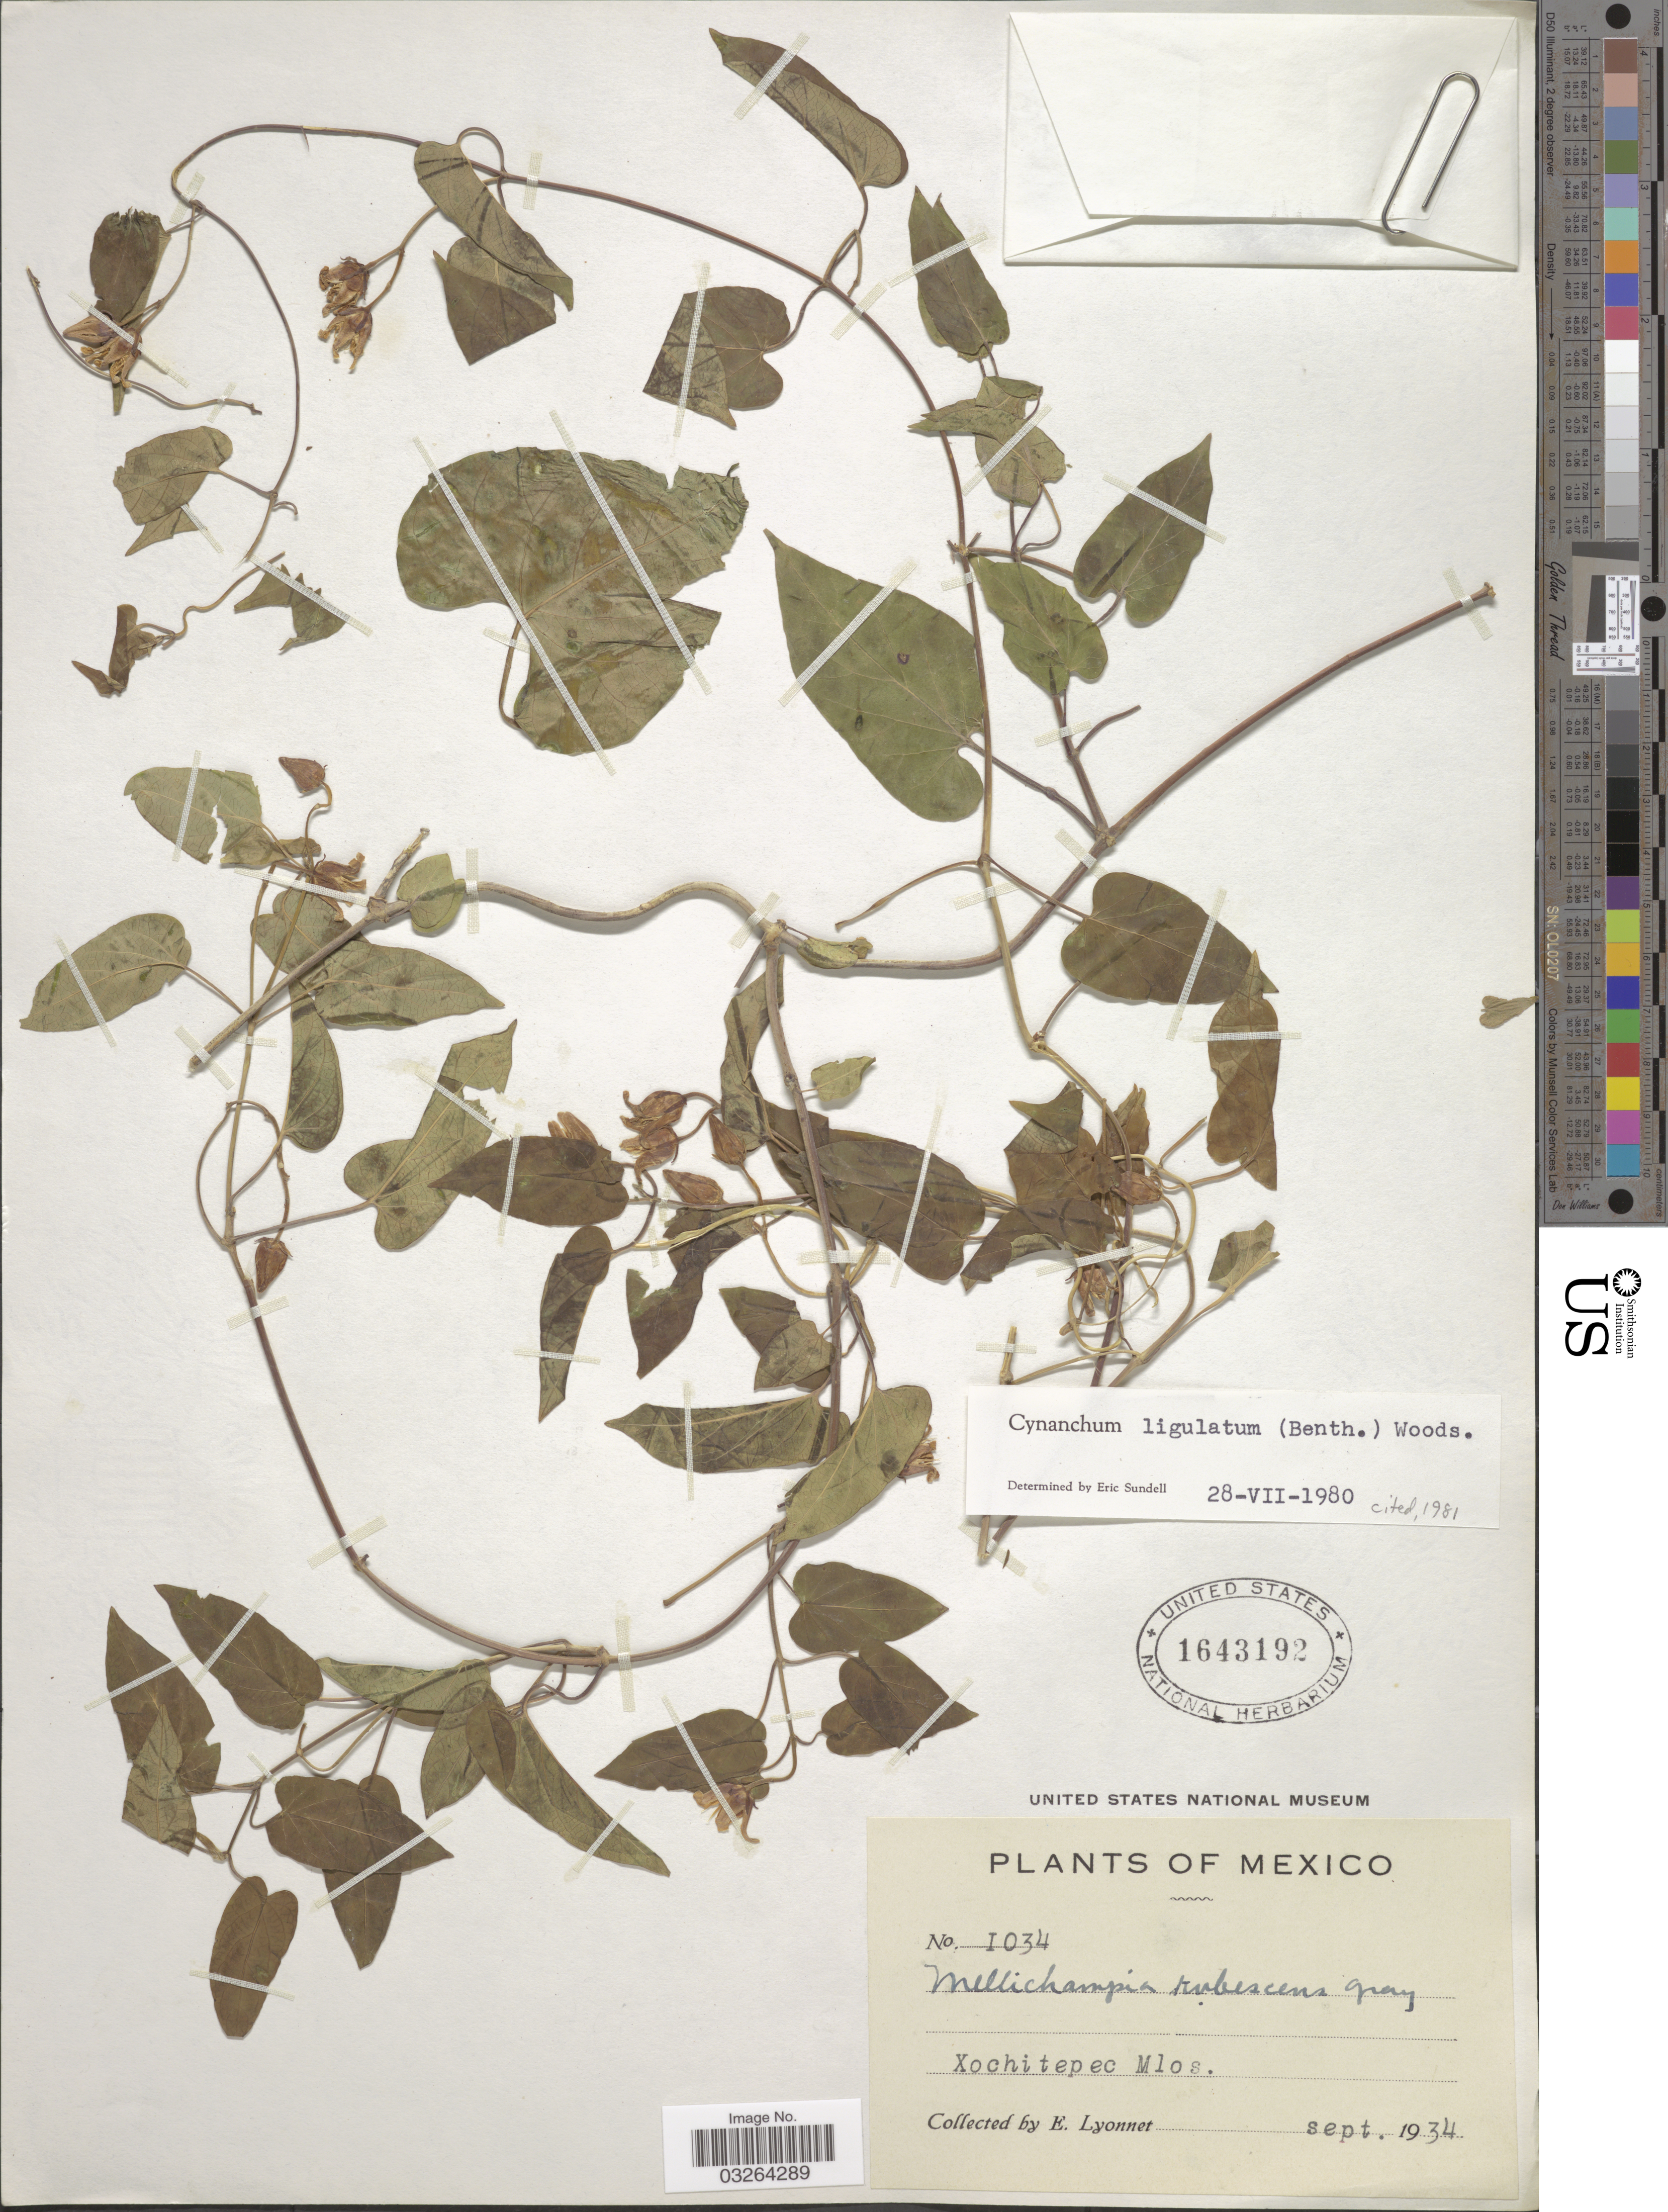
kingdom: Plantae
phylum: Tracheophyta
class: Magnoliopsida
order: Gentianales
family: Apocynaceae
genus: Cynanchum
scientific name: Cynanchum ligulatum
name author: (Benth.) Woodson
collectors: E. Lyonnet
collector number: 1034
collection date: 1934-09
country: Mexico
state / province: Morelos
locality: Xochitepec Mlos.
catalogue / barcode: US 1643192